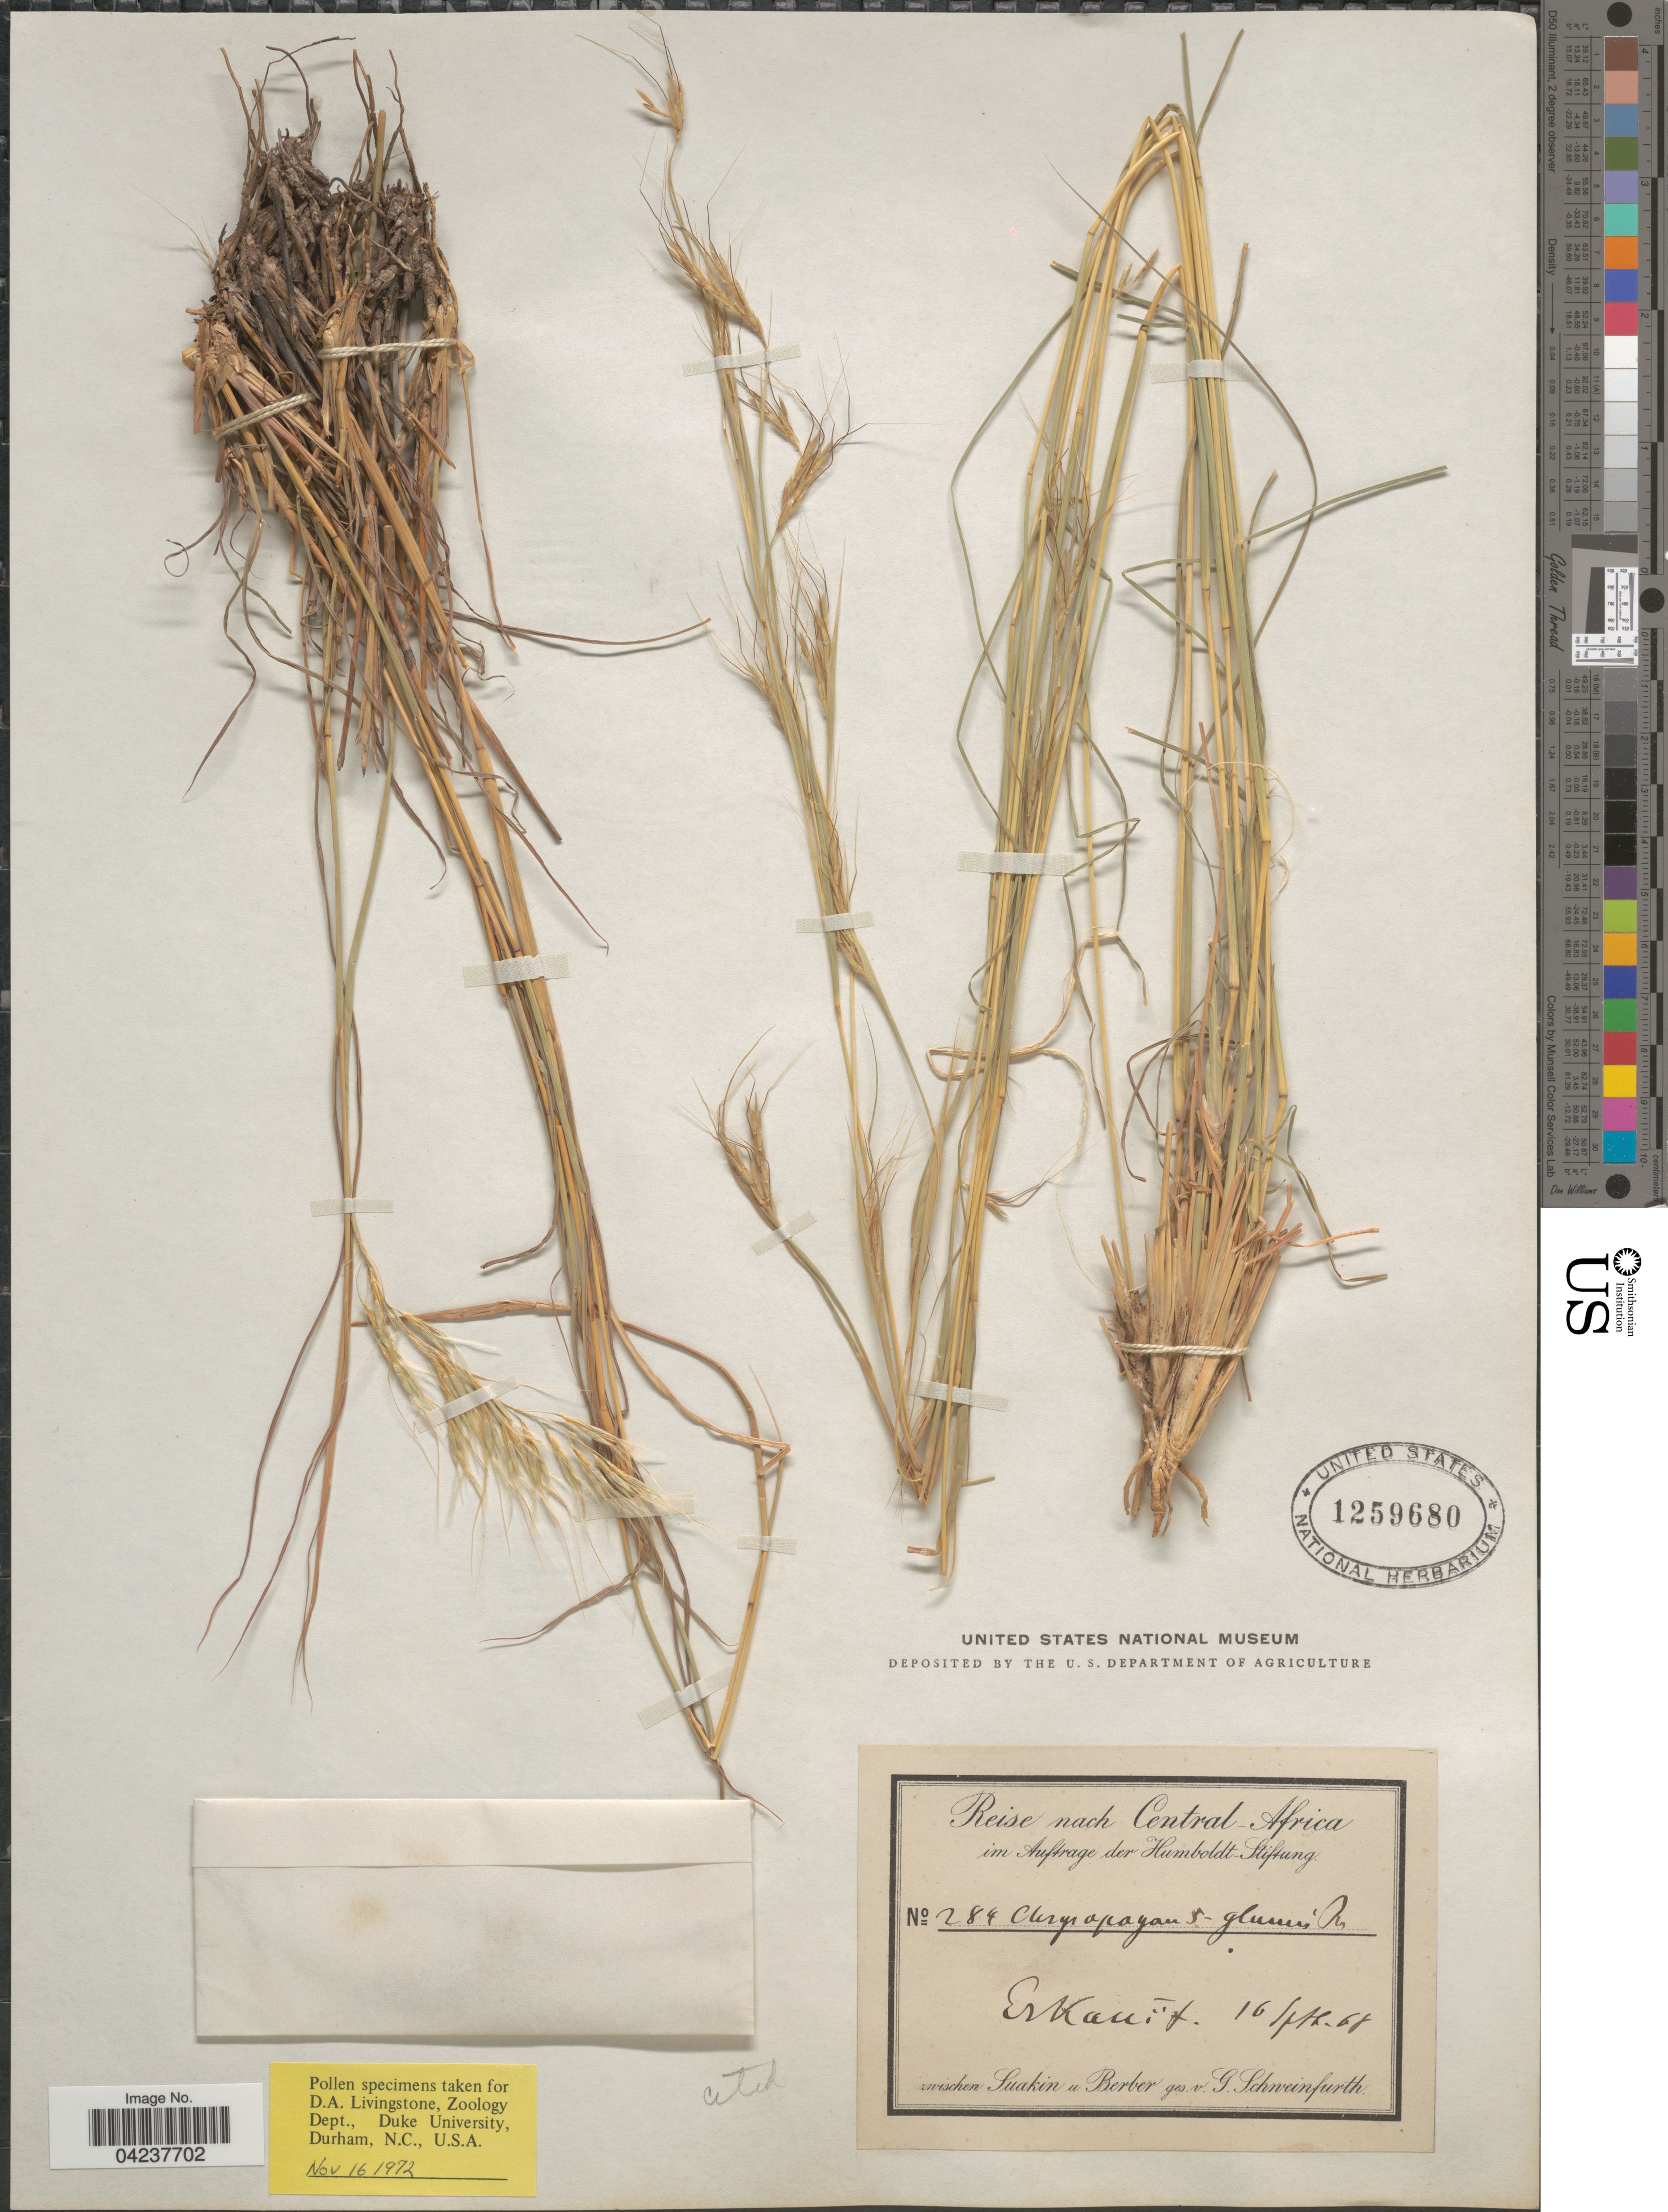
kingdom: Plantae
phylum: Tracheophyta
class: Liliopsida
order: Poales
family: Poaceae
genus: Chrysopogon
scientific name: Chrysopogon plumulosus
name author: Hochst.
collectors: G. A. Schweinfurth (herbarium)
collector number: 284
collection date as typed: Transcribed d/m/y: 16/9/68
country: Sudan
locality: Reise nach Central Africa im Auftrage der Humboldt Stiftung. Erkanit. Zwischen Suakin u Berber.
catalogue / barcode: US 1259680